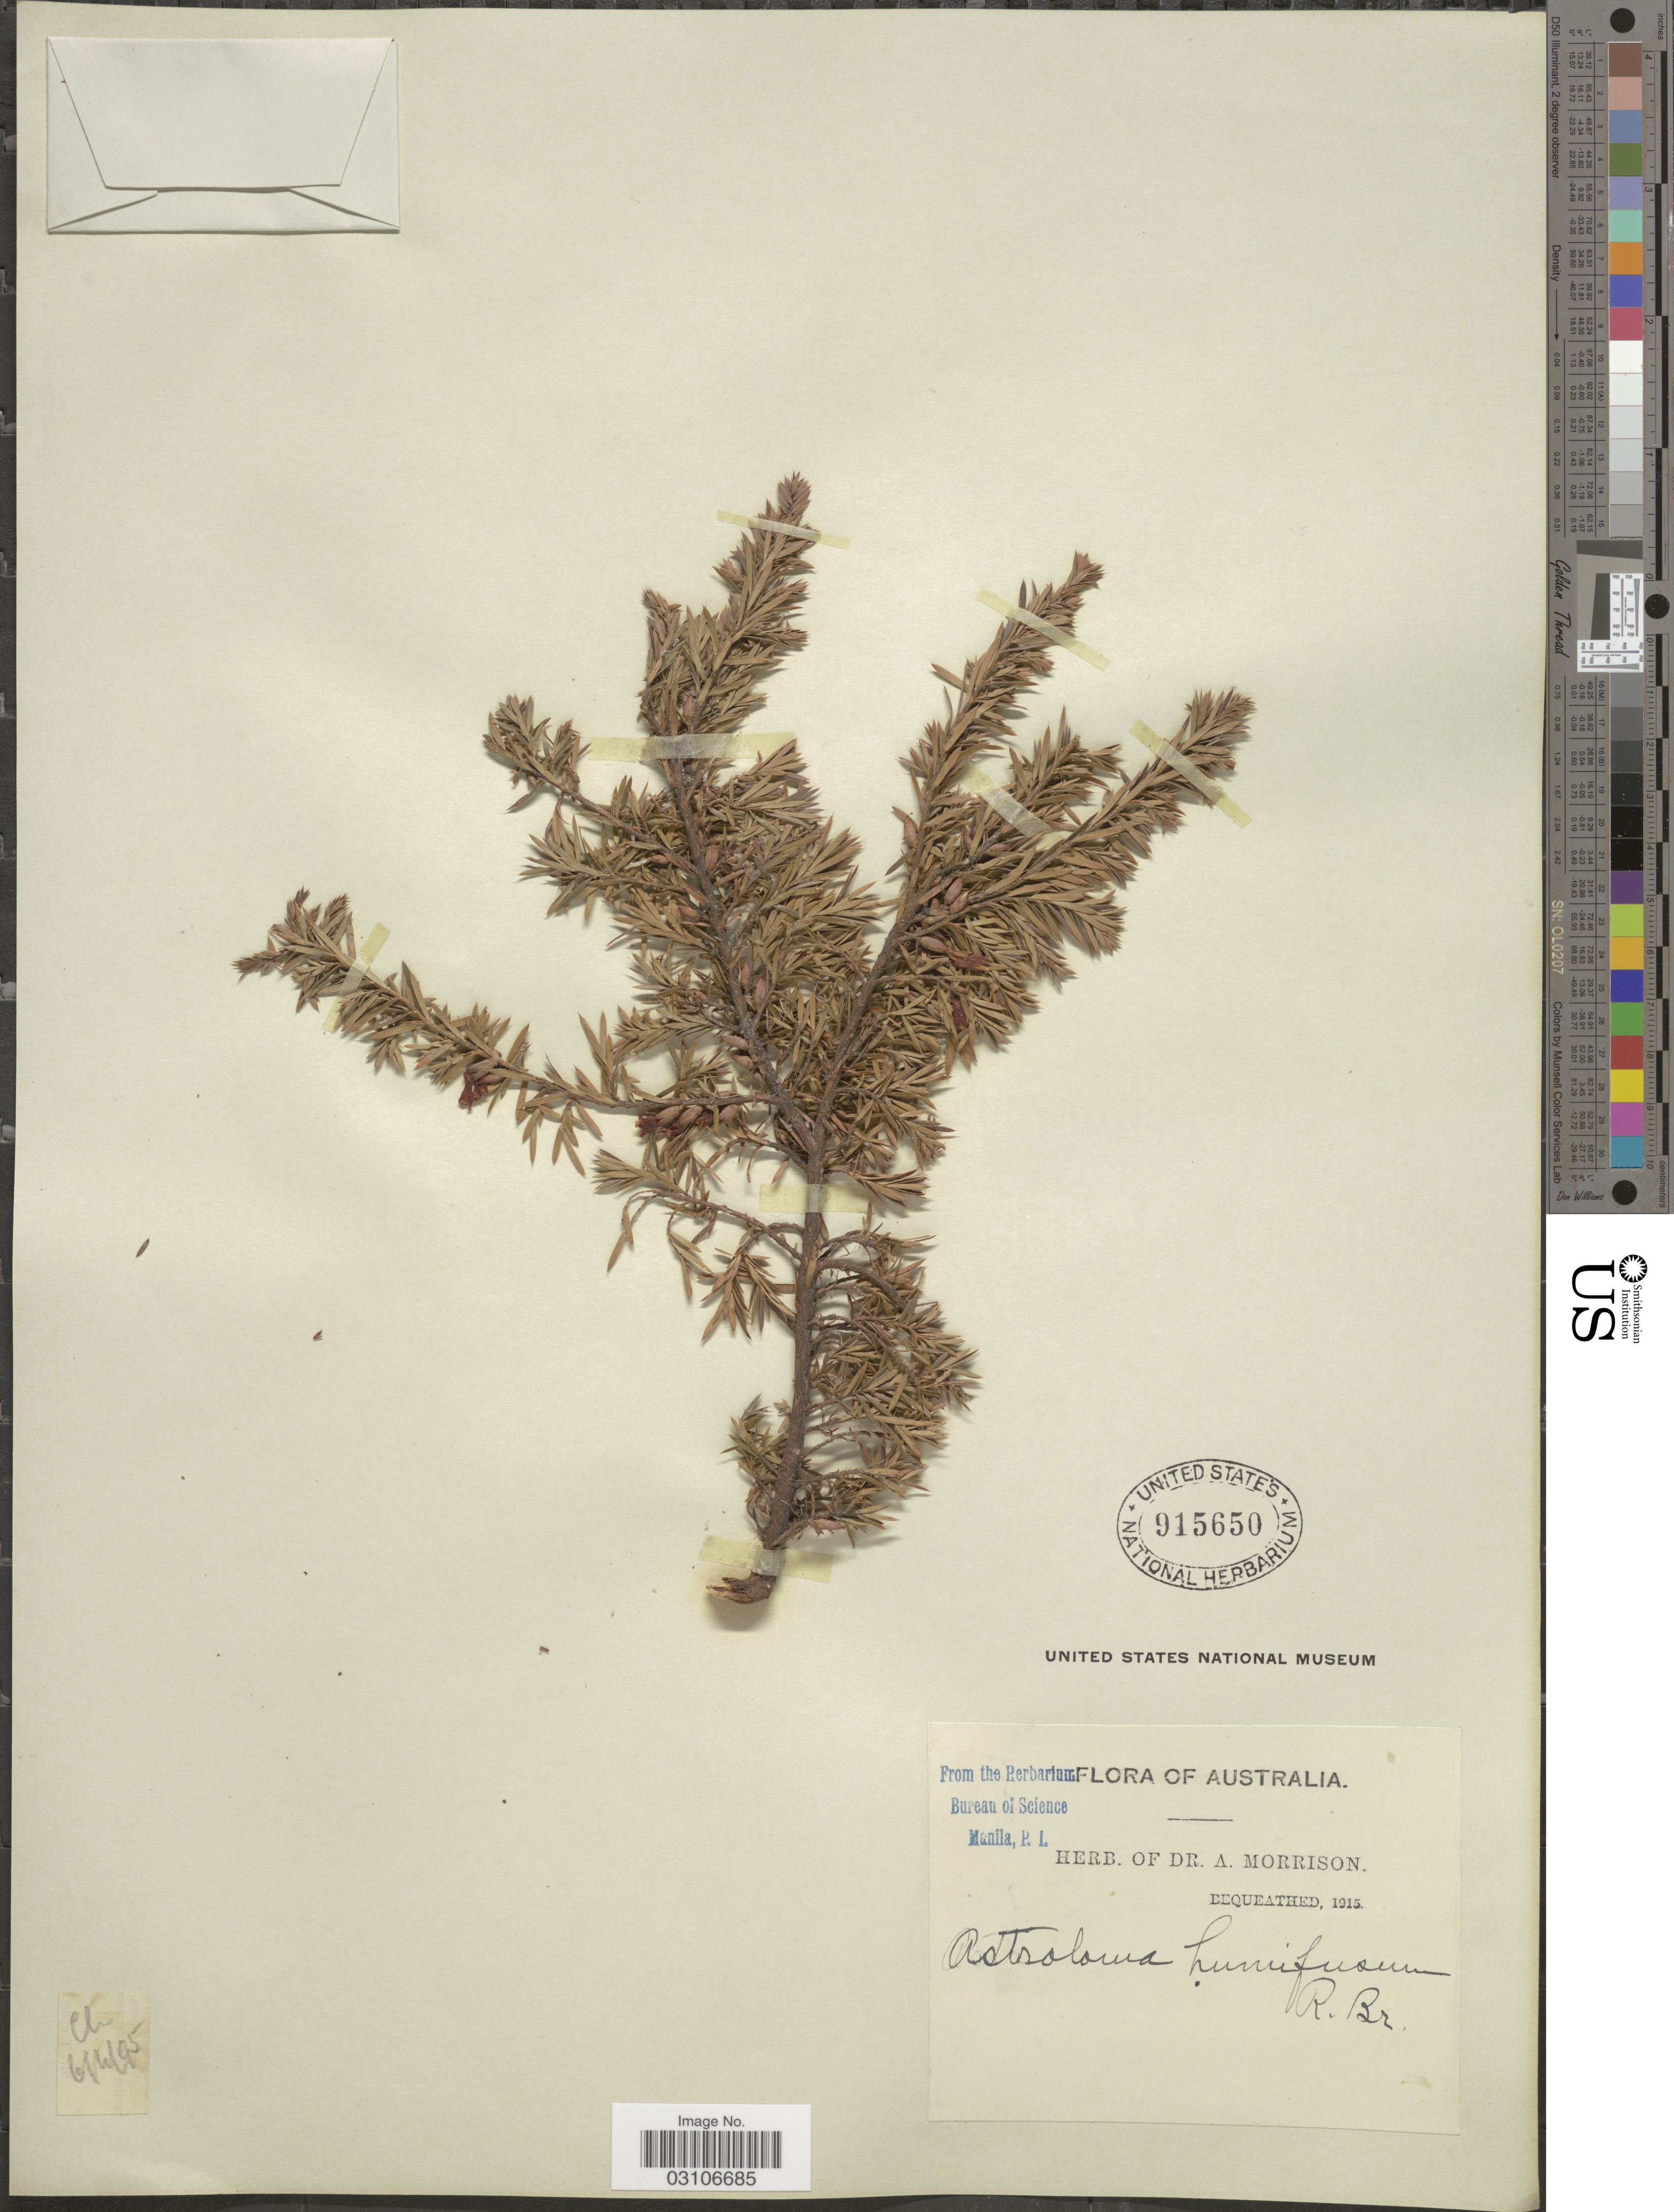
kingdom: Plantae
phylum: Tracheophyta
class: Magnoliopsida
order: Ericales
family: Ericaceae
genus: Astroloma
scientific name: Astroloma humifusum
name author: (Cav.) R. Br.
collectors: ex herb. Dr. A. Morrison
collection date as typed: Transcribed d/m/y: 6/4/95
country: Australia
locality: Ch.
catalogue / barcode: US 915650